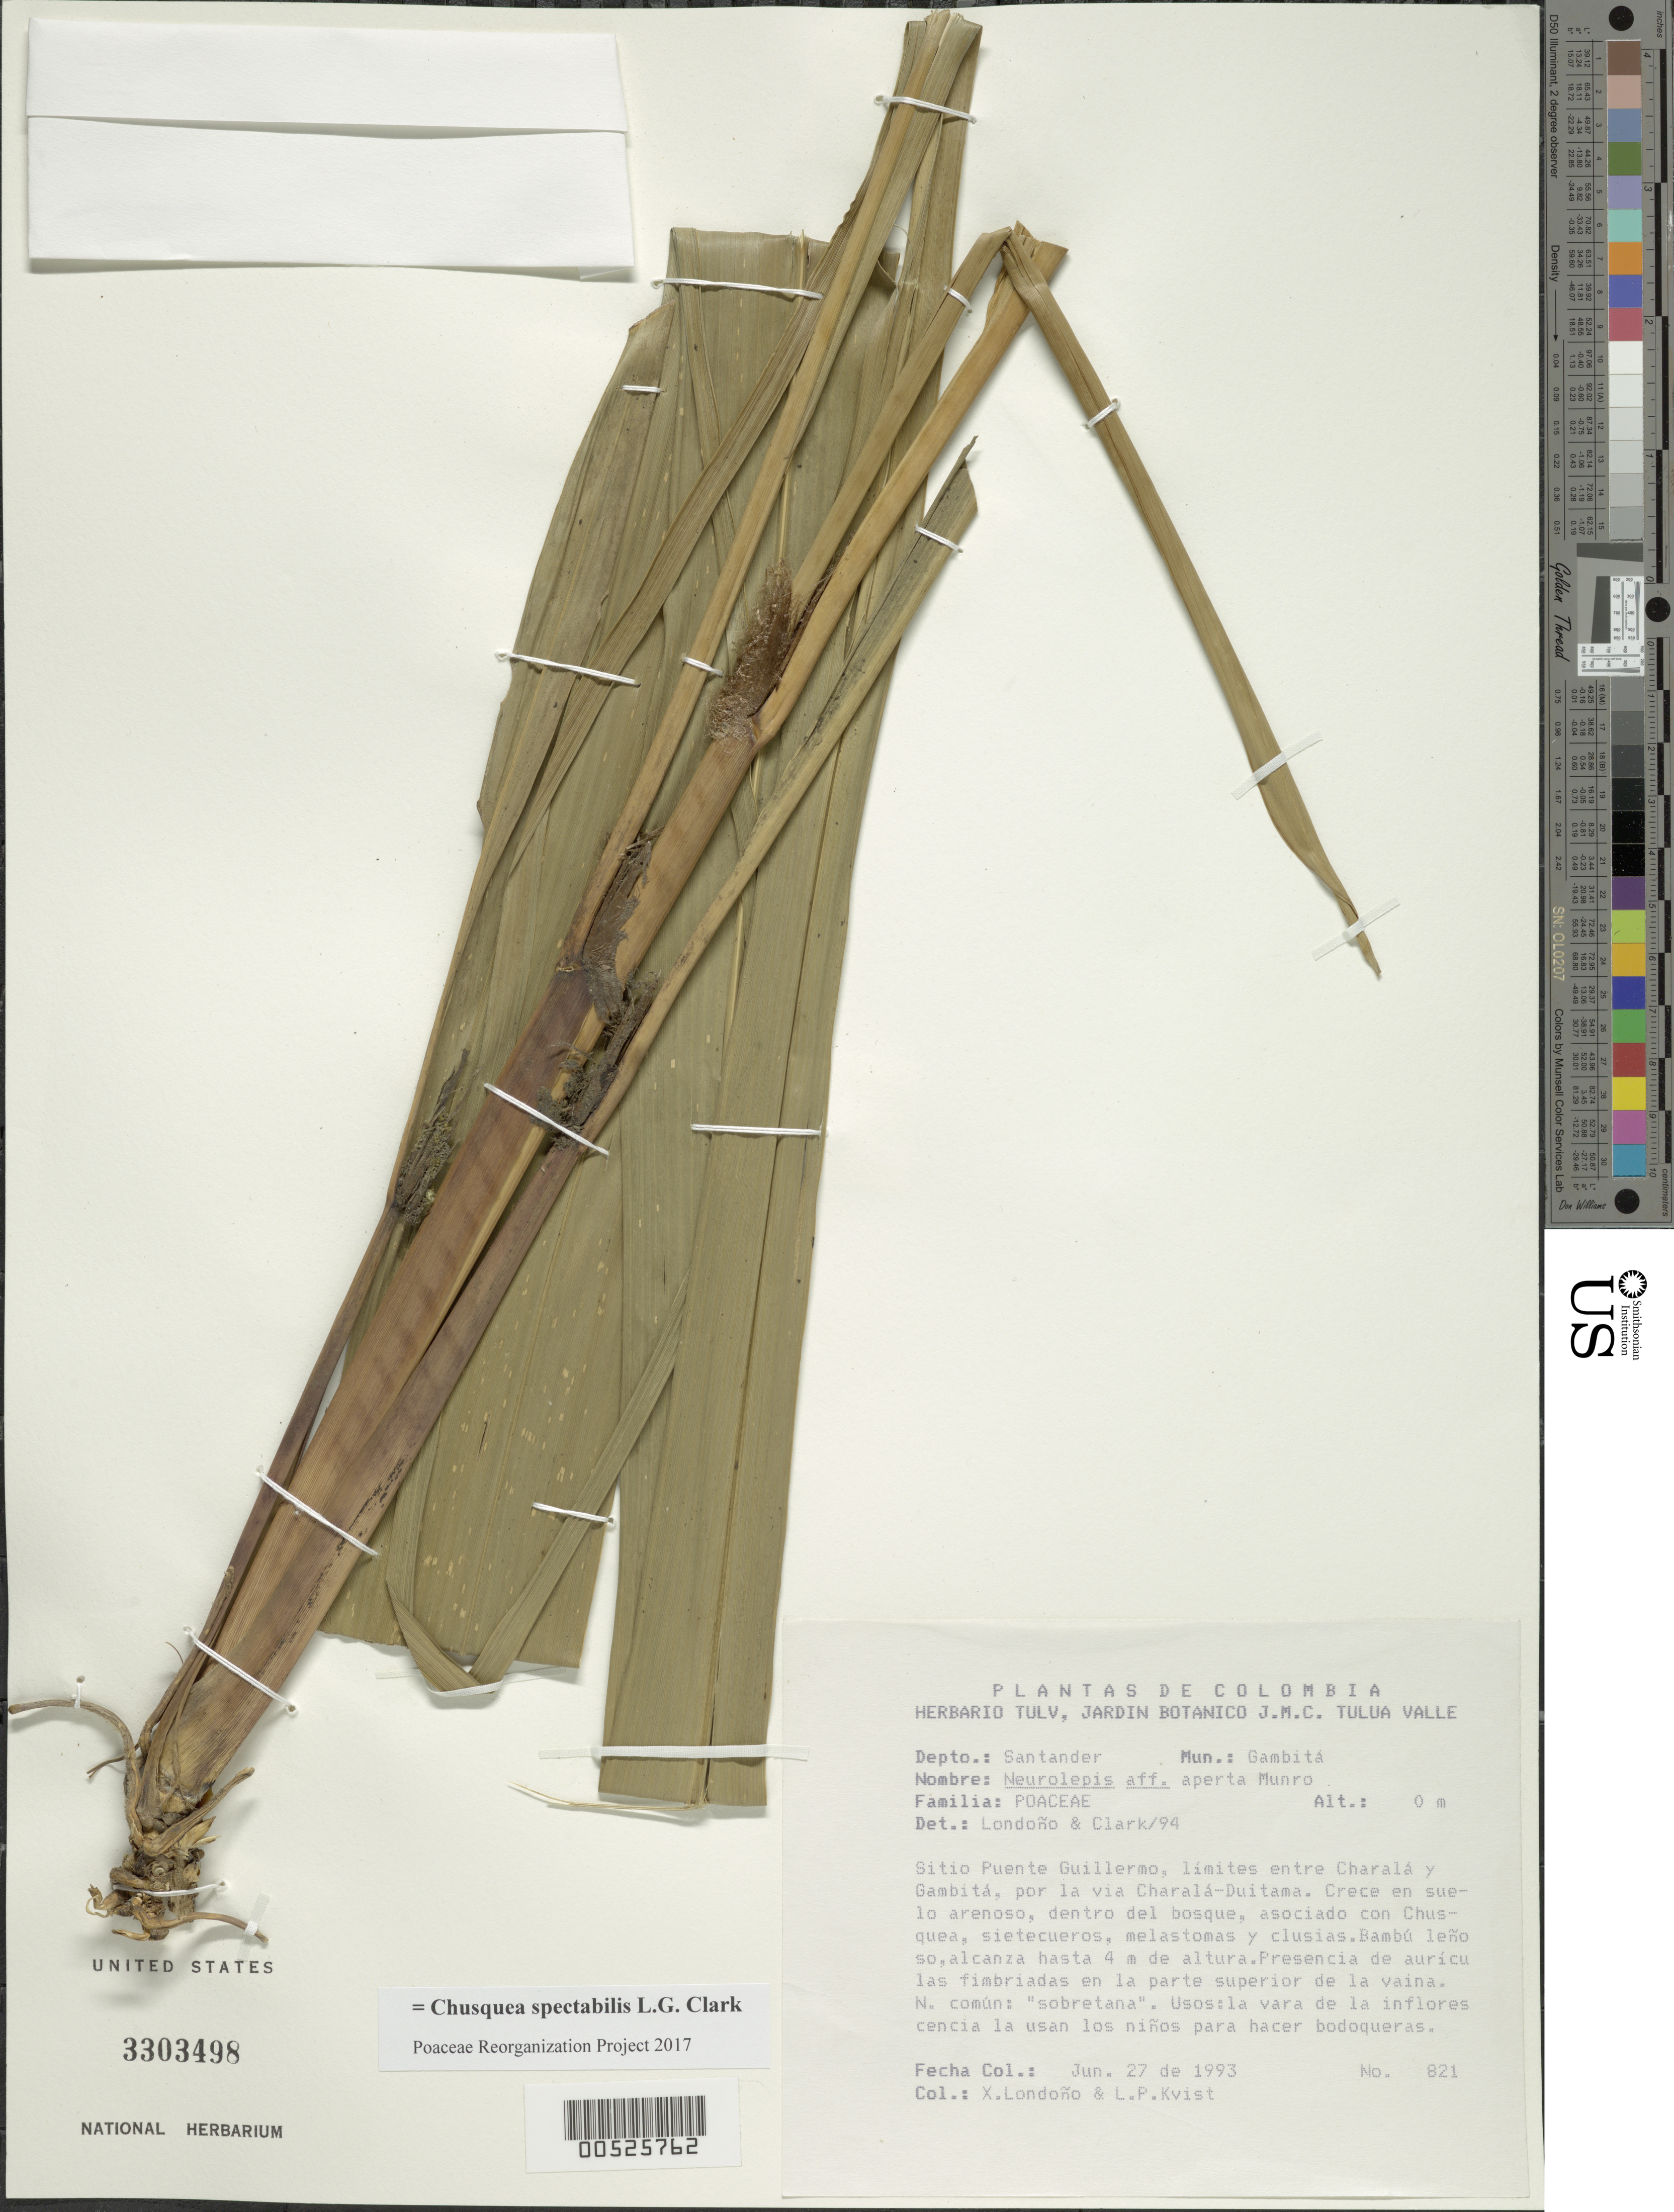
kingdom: Plantae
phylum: Tracheophyta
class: Liliopsida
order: Poales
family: Poaceae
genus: Chusquea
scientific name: Chusquea spectabilis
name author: L.G. Clark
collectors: X. Londoño & L. P. Kvist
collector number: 821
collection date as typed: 27 Jun 1993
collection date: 1993-06-27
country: Colombia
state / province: Santander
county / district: Gámbita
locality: Sitio Puente Guillermo, limites entre Charala y Gambita, por la via Charala - Duitama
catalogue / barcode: US 3303498